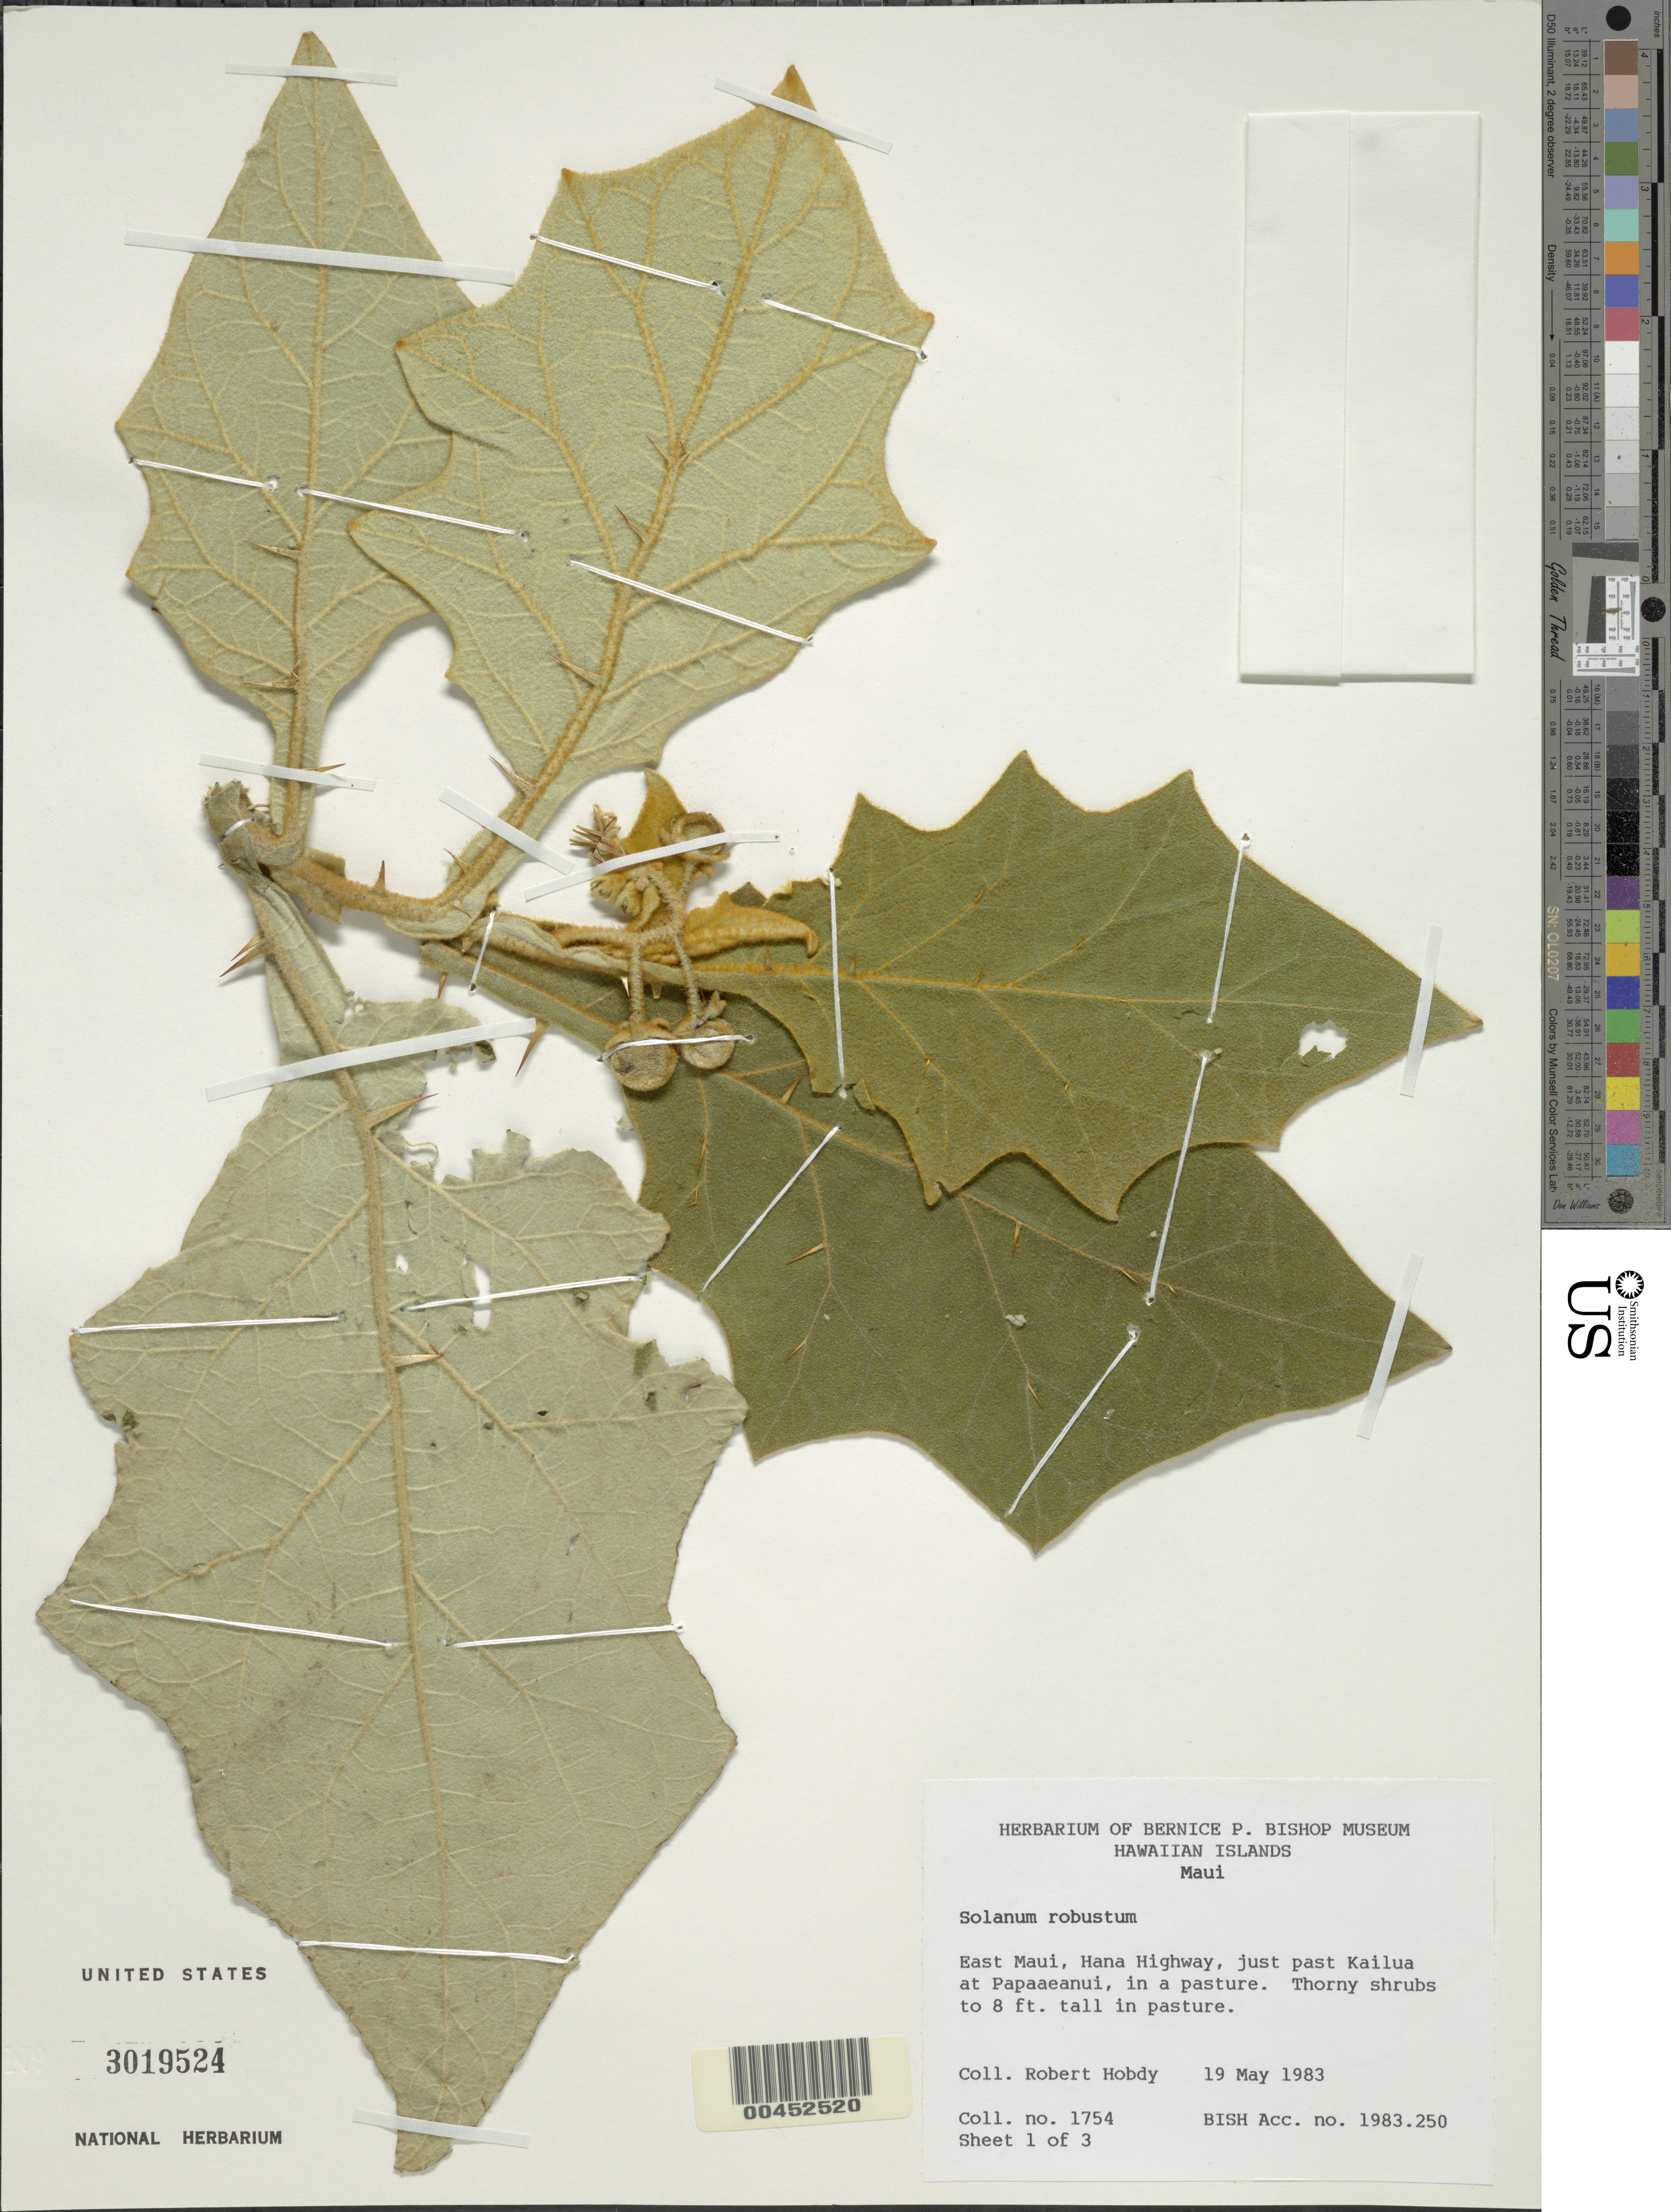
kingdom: Plantae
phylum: Tracheophyta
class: Magnoliopsida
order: Solanales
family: Solanaceae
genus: Solanum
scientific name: Solanum robustum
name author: H. Wendl.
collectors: R. Hobdy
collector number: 1754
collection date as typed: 19 May 1983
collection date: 1983-05-19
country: United States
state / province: Hawaii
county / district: Maui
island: Maui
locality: East Maui, Hana Highway, just past Kailua at Papaaeanui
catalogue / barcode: US 3019524